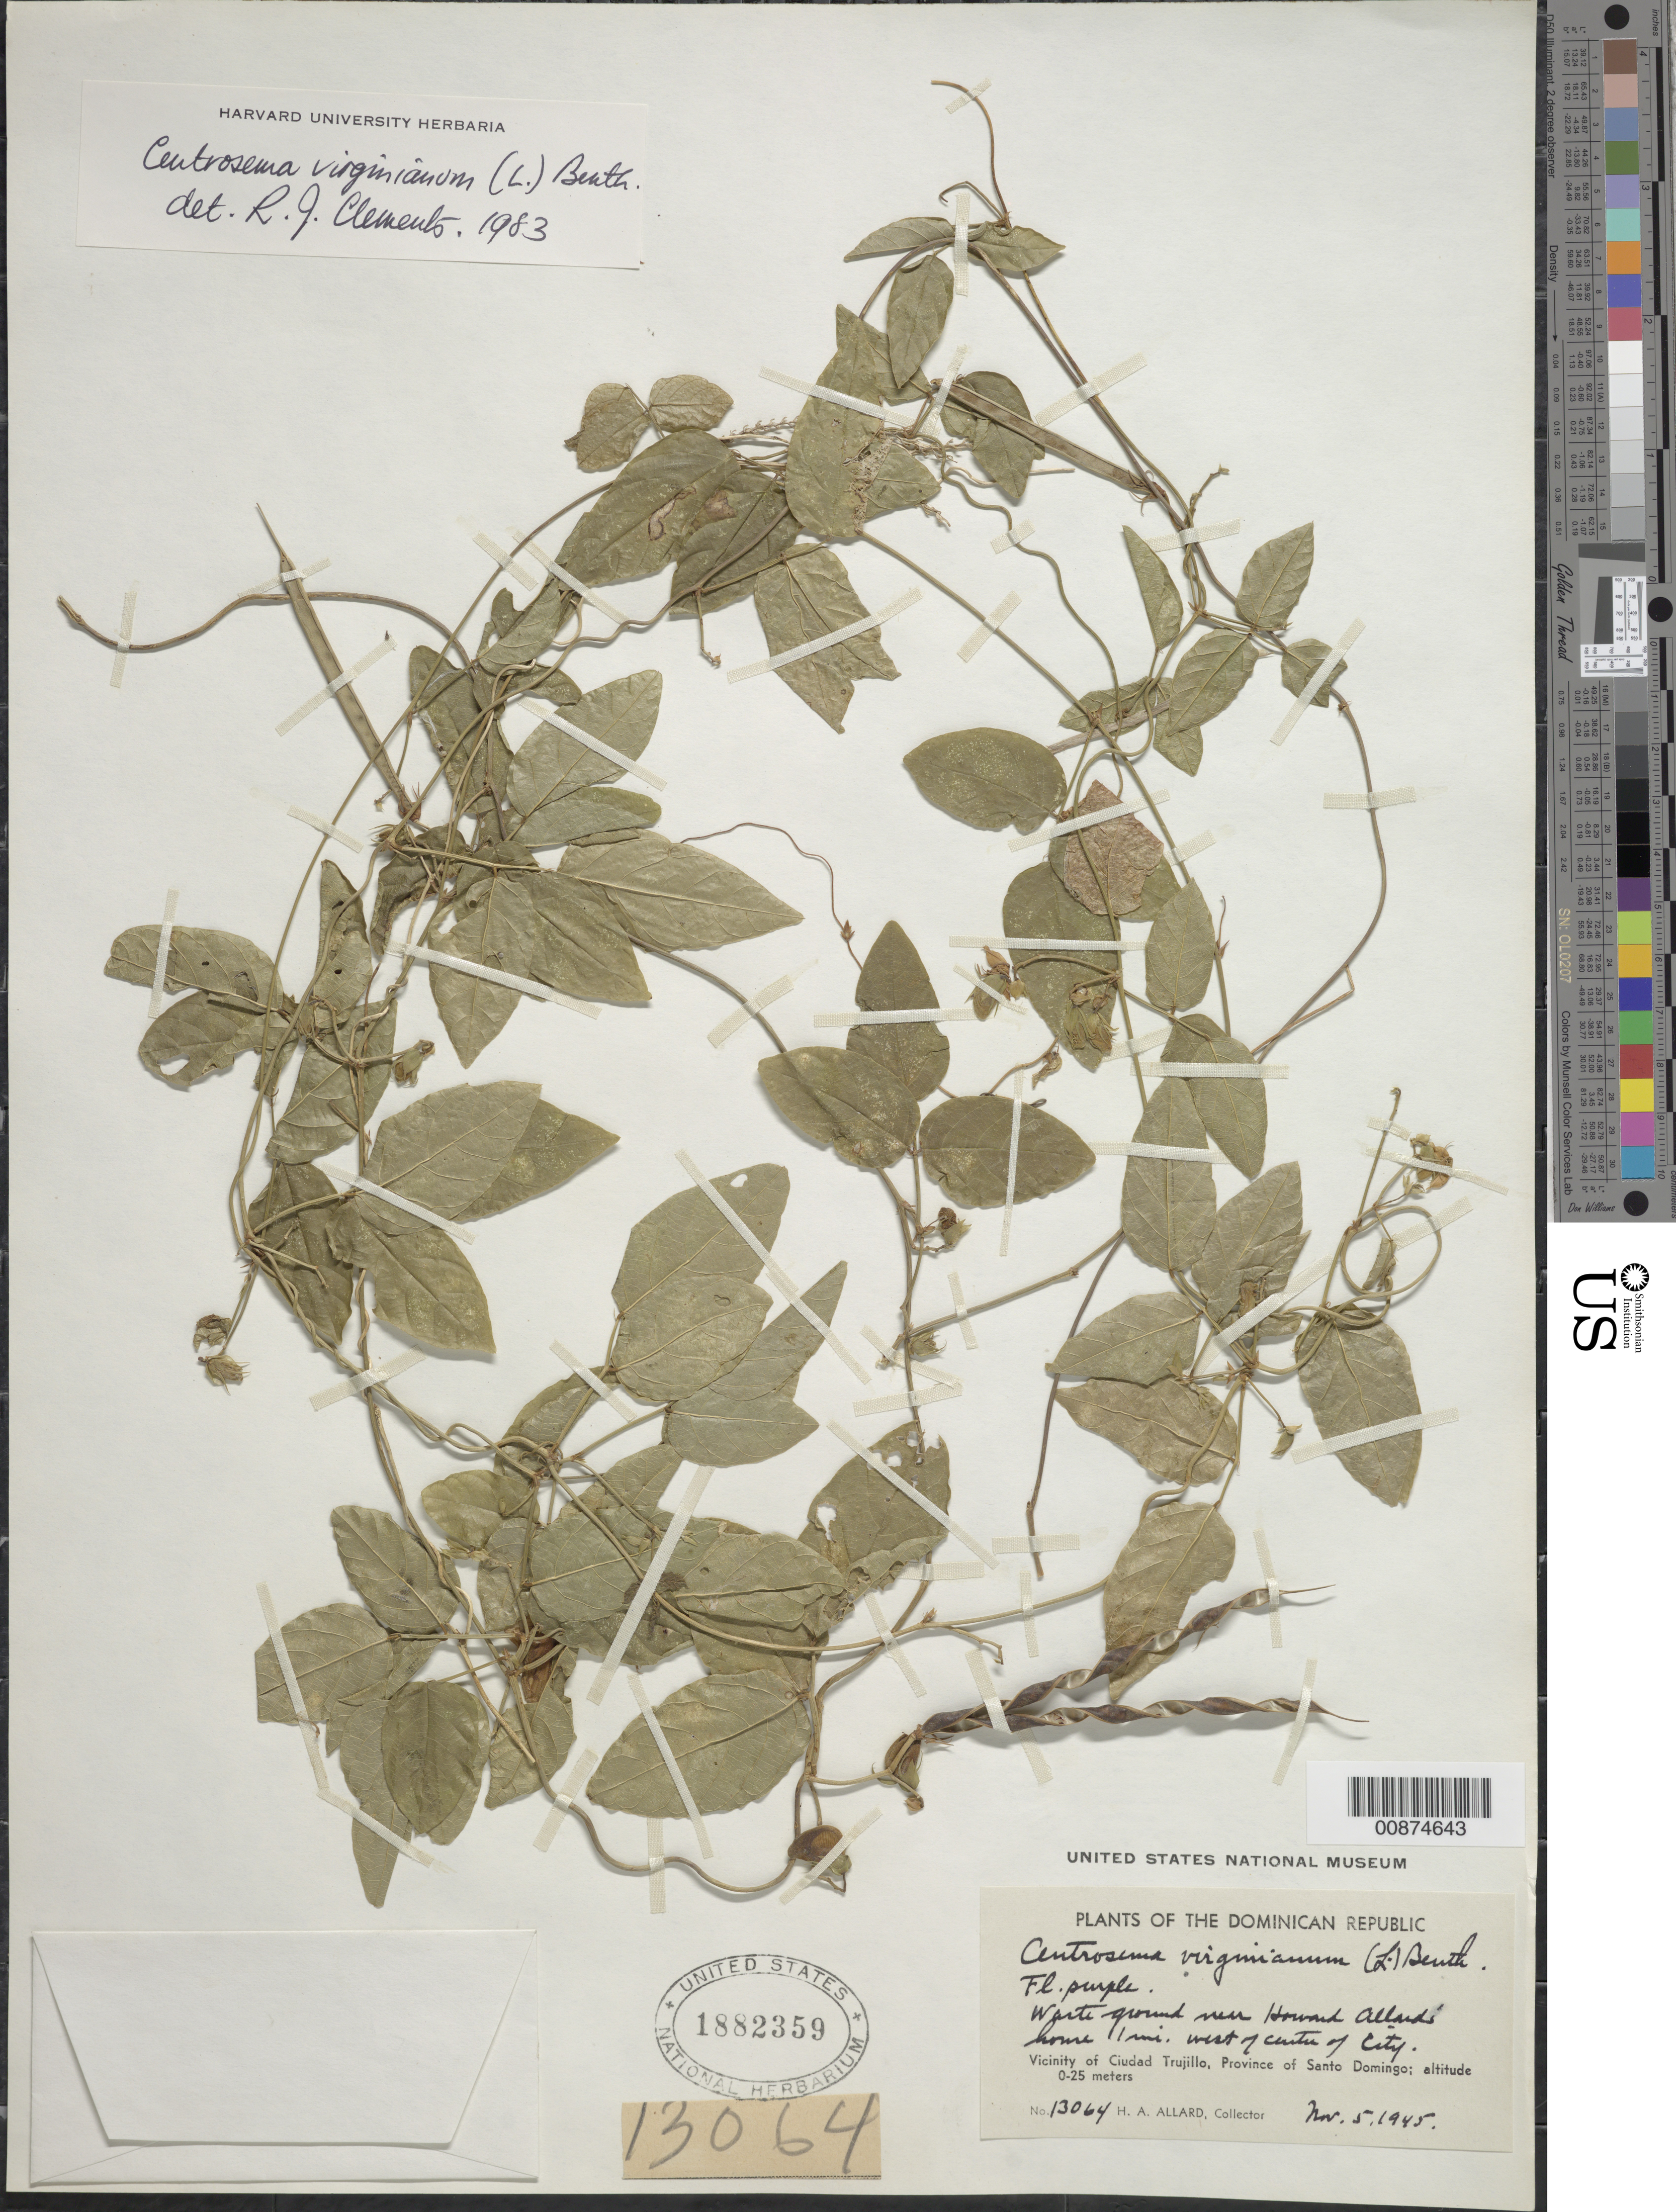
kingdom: Plantae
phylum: Tracheophyta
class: Magnoliopsida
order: Fabales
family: Fabaceae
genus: Centrosema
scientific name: Centrosema virginianum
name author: (L.) Benth.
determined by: Clements, R. J.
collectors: H. A. Allard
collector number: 13064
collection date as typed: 05 Nov 1945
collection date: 1945-11-05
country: Dominican Republic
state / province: Distrito Nacional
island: Hispaniola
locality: Vicinity of Ciudad Trujillo, Province of Santo Domingo (obsolete). Waste ground near Howard Allard's home, 1 mi. W of center of city.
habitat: Waste ground.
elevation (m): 0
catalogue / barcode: US 1882359